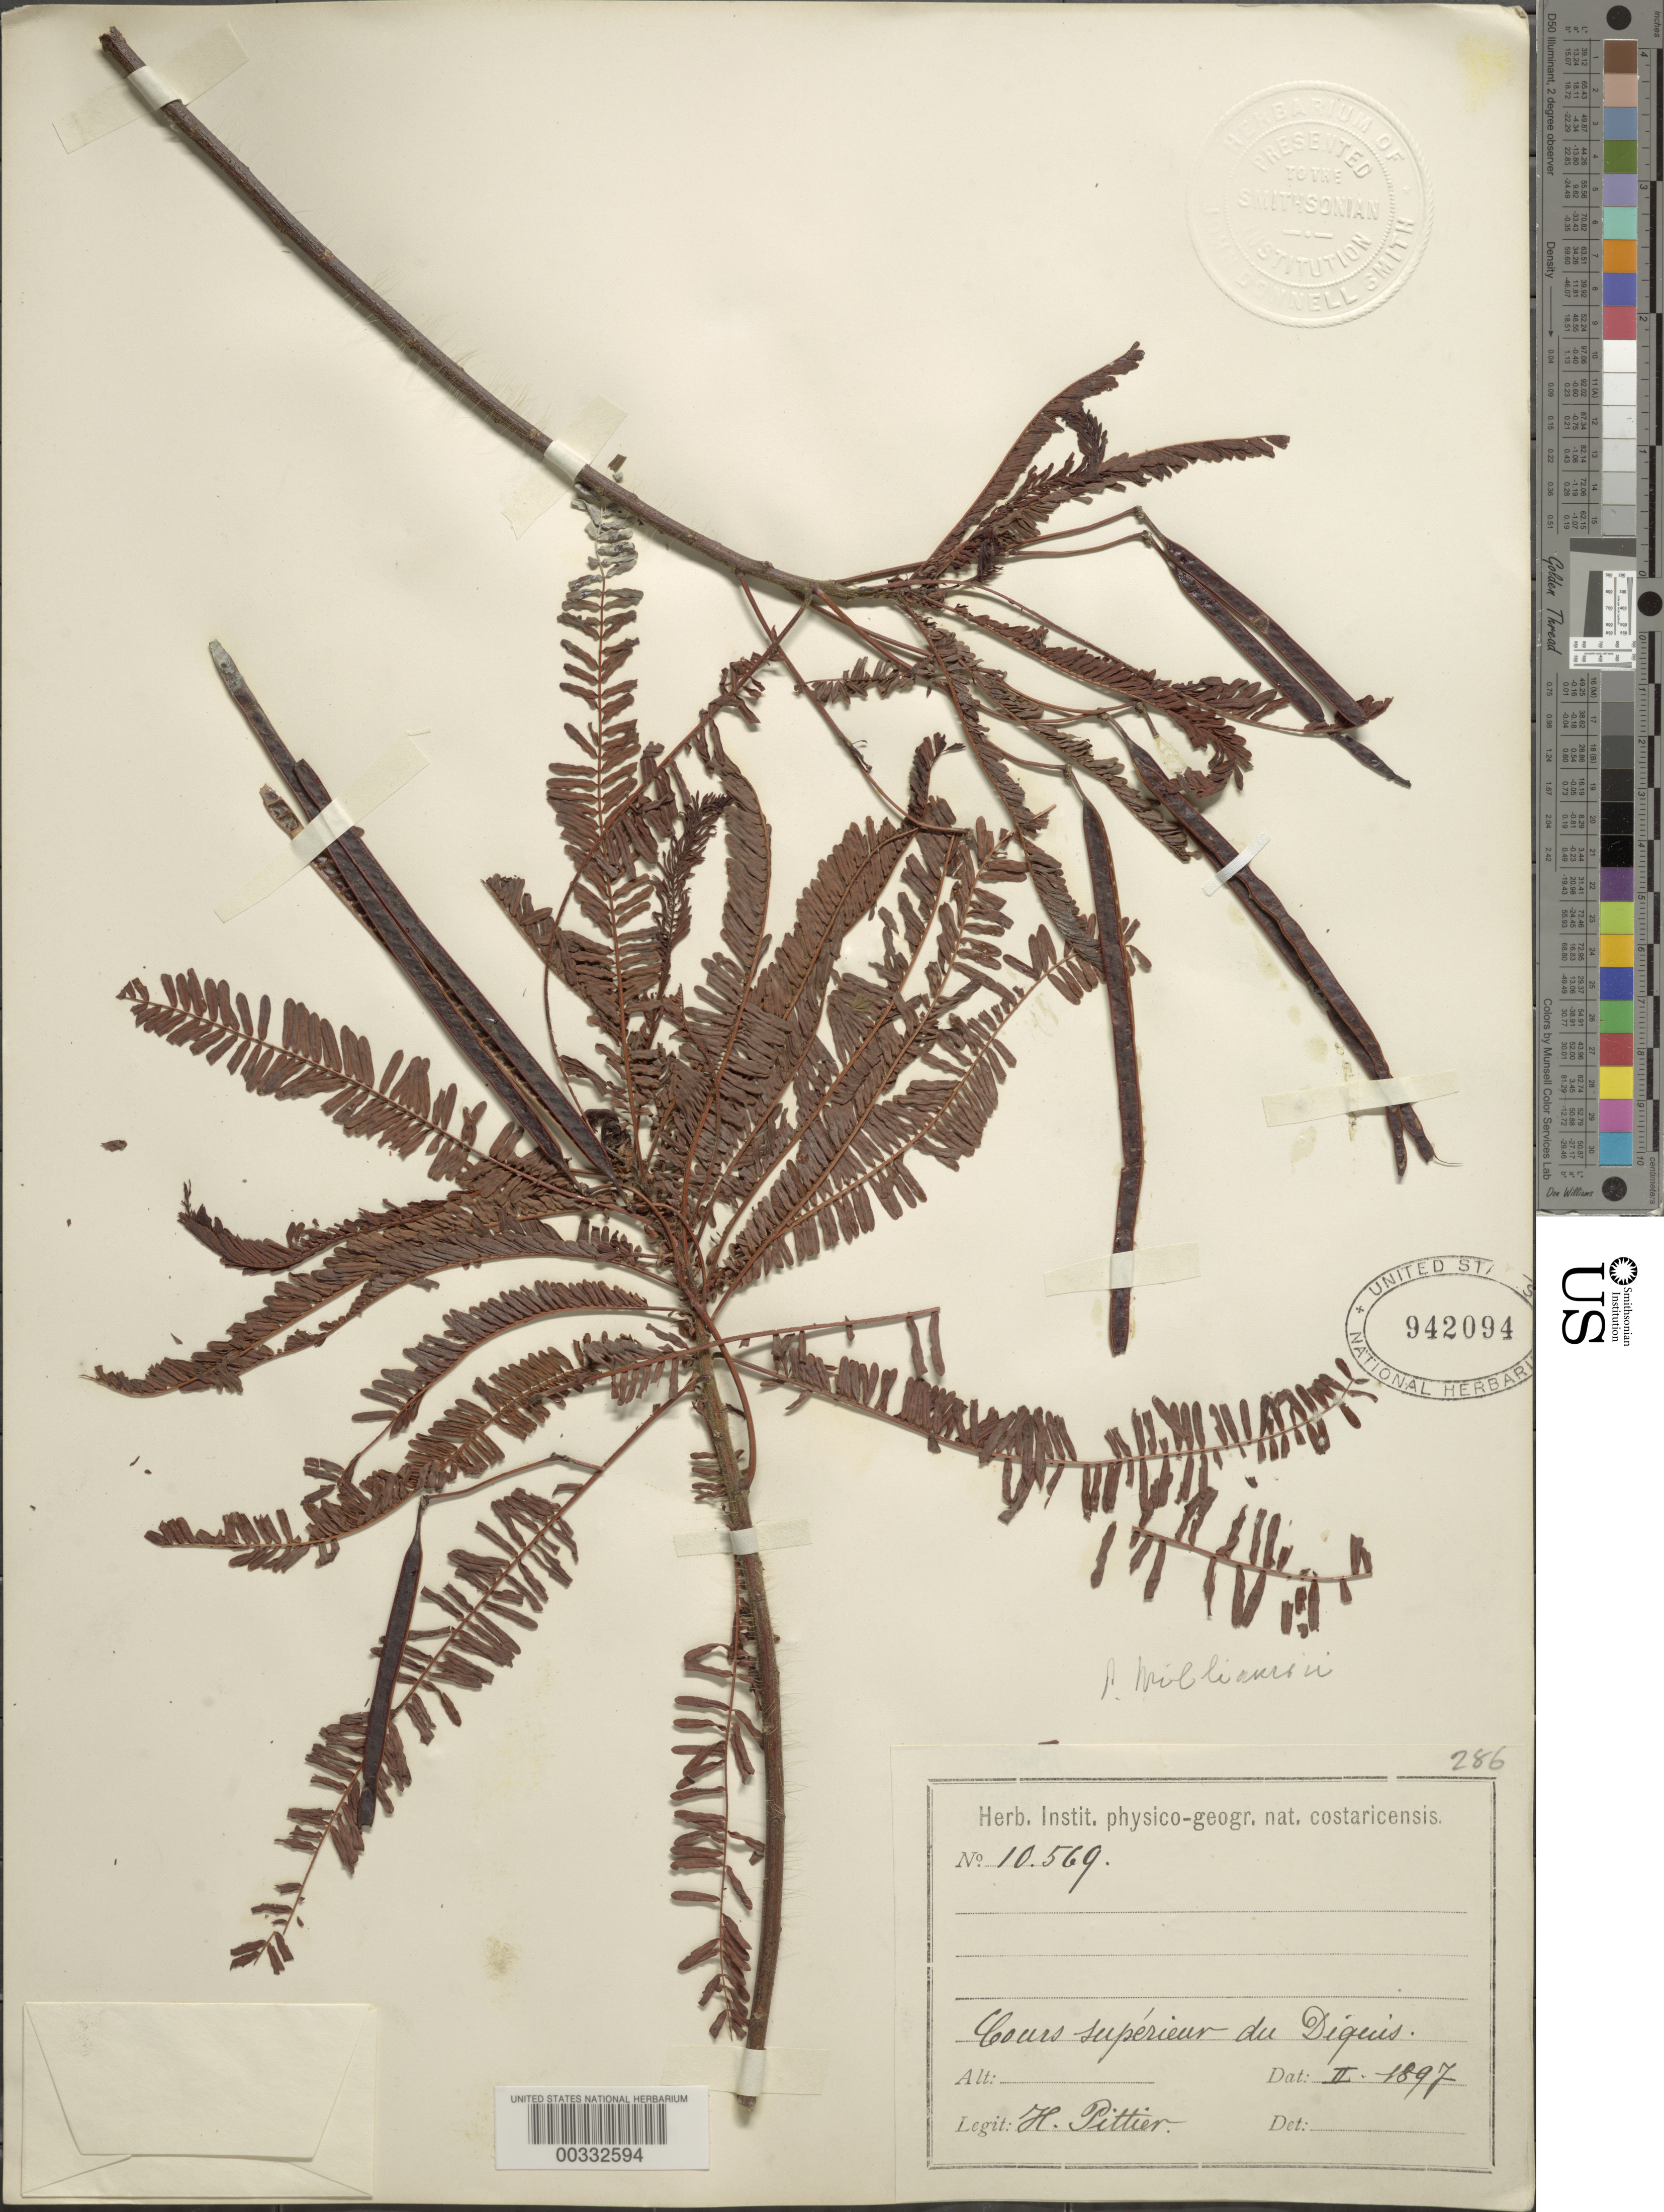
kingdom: Plantae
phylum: Tracheophyta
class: Magnoliopsida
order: Fabales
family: Fabaceae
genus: Senna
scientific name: Senna williamsii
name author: (Britton & Rose) H.S. Irwin & Barneby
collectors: H. F. Pittier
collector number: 10569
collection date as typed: Feb 1897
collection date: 1897-02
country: Costa Rica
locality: Upper path to Diquis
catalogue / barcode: US 942094